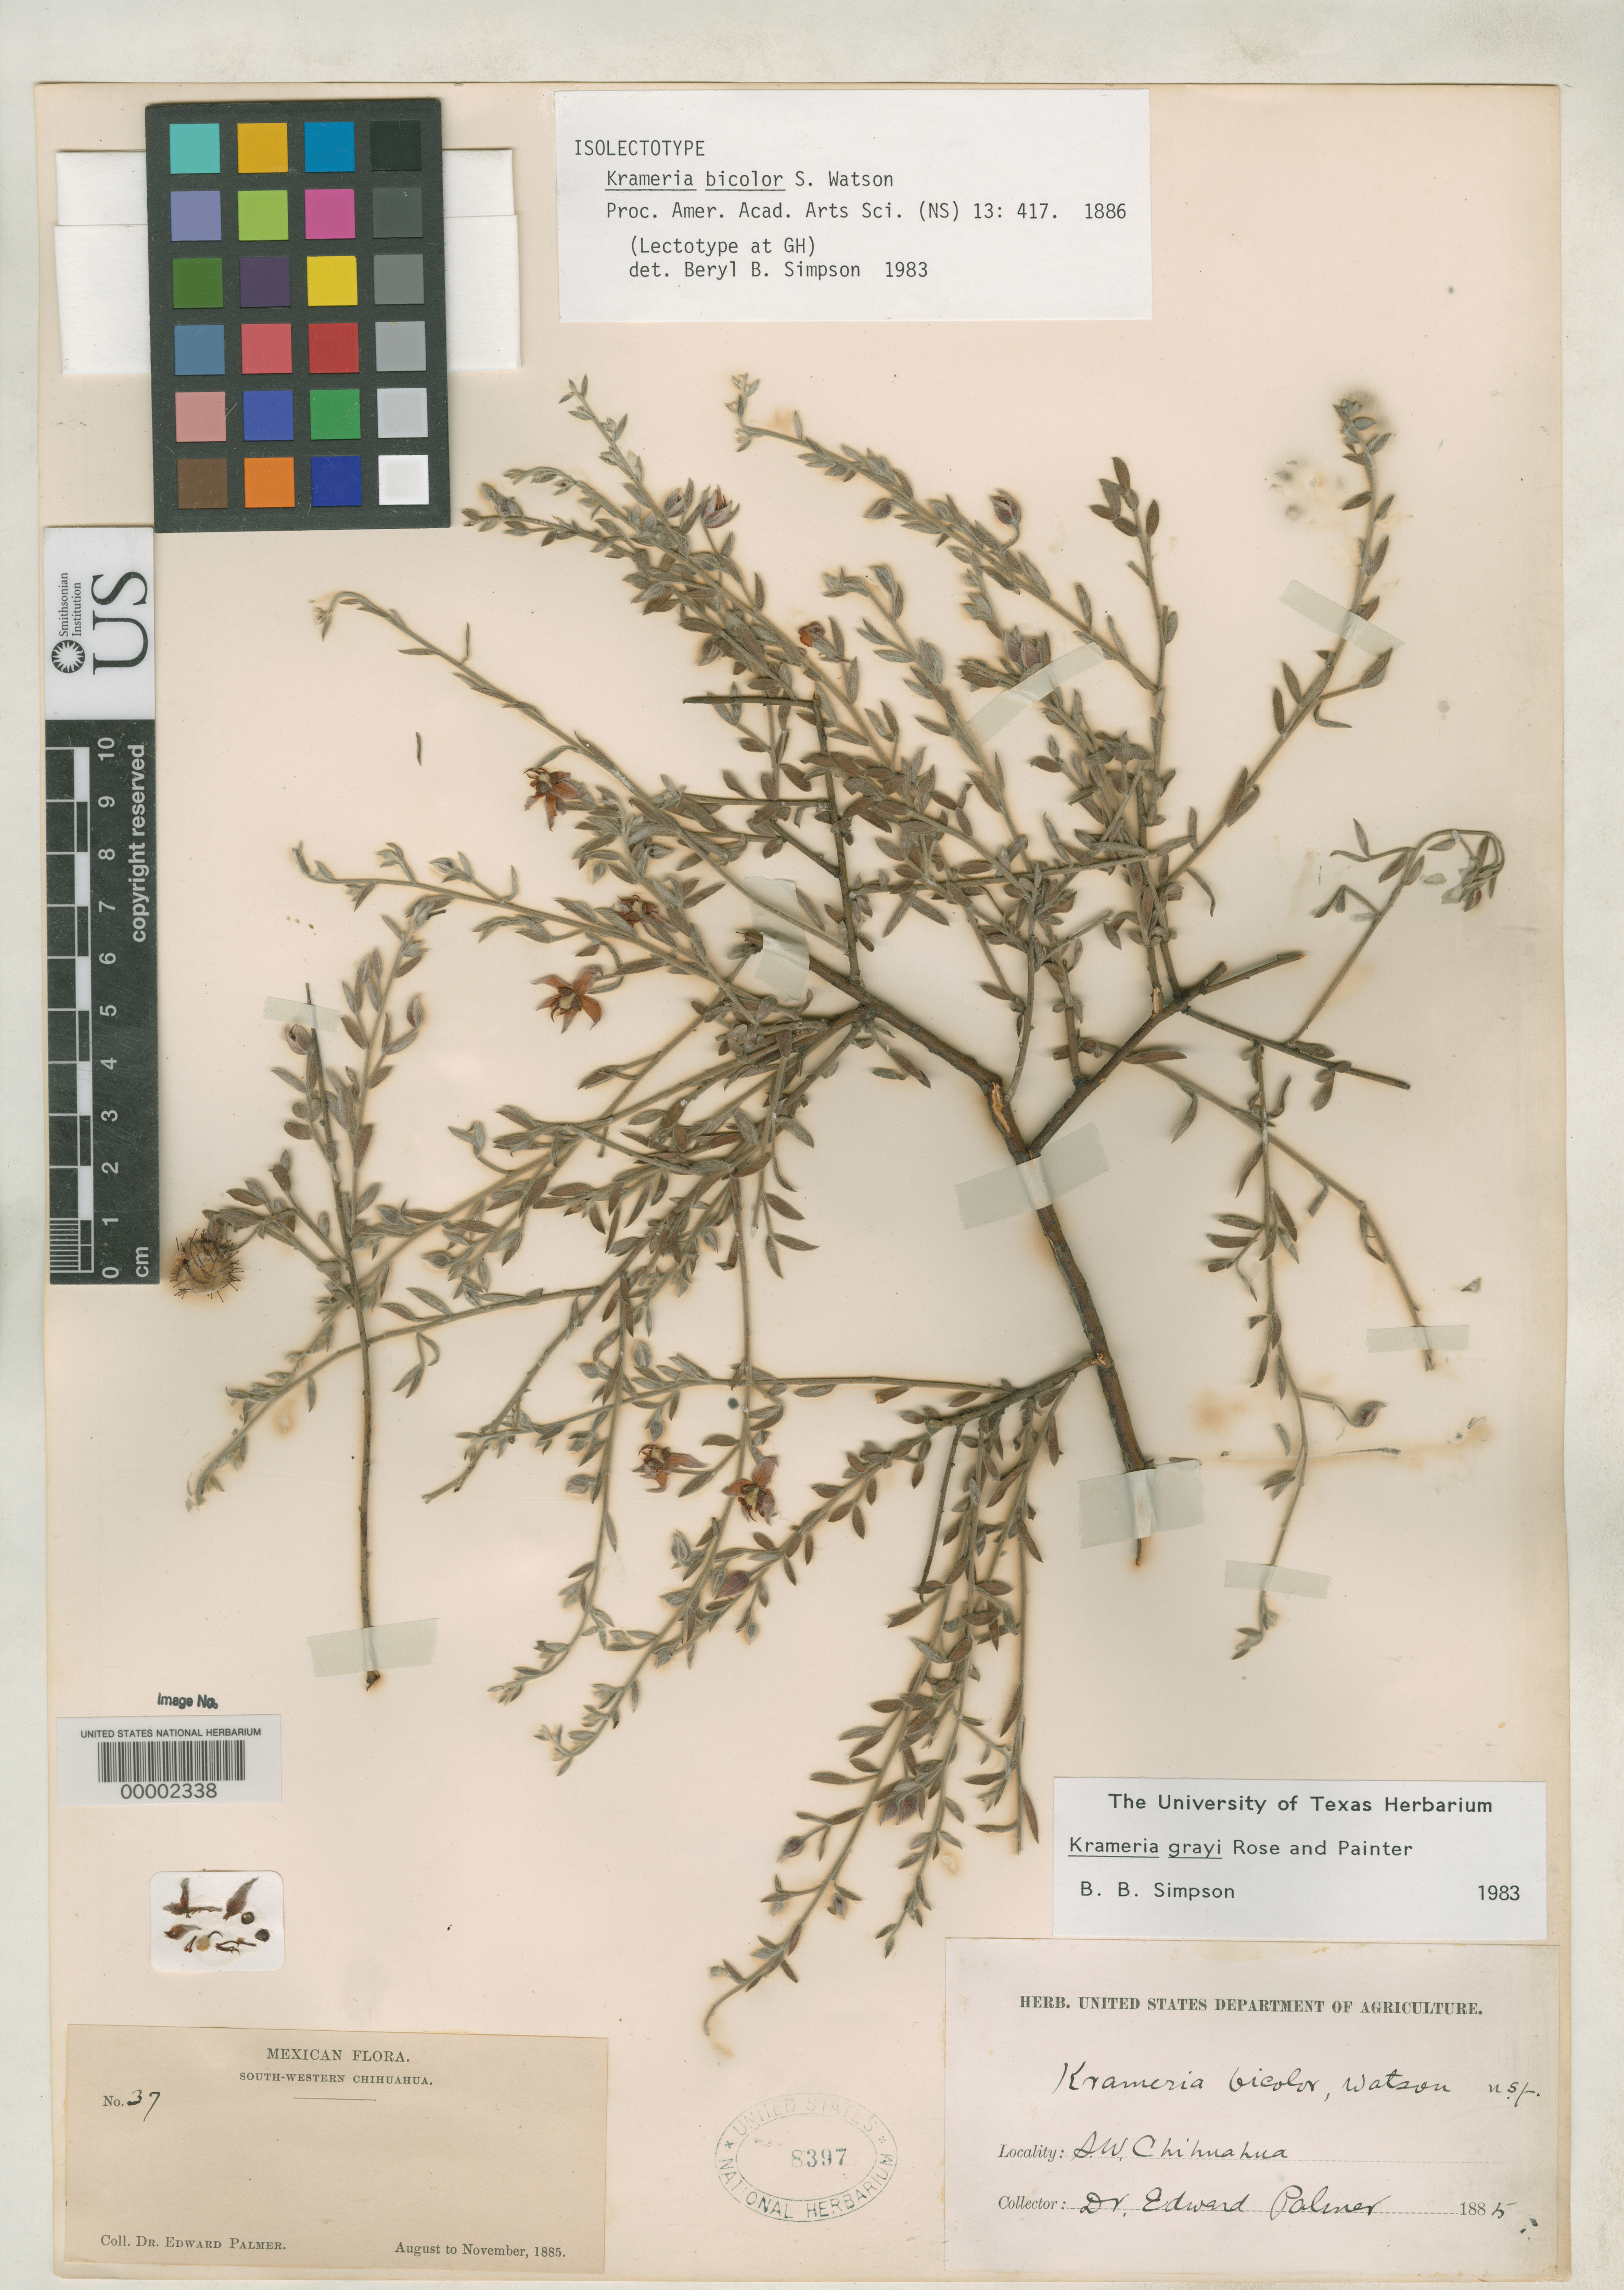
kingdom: Plantae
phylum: Tracheophyta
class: Magnoliopsida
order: Zygophyllales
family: Krameriaceae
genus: Krameria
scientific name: Krameria bicolor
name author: S. Watson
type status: Type Collection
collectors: E. Palmer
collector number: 37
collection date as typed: Aug 1885 to -- Nov 1885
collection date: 1885-08/1885-11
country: Mexico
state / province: Chihuahua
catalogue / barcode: US 8397